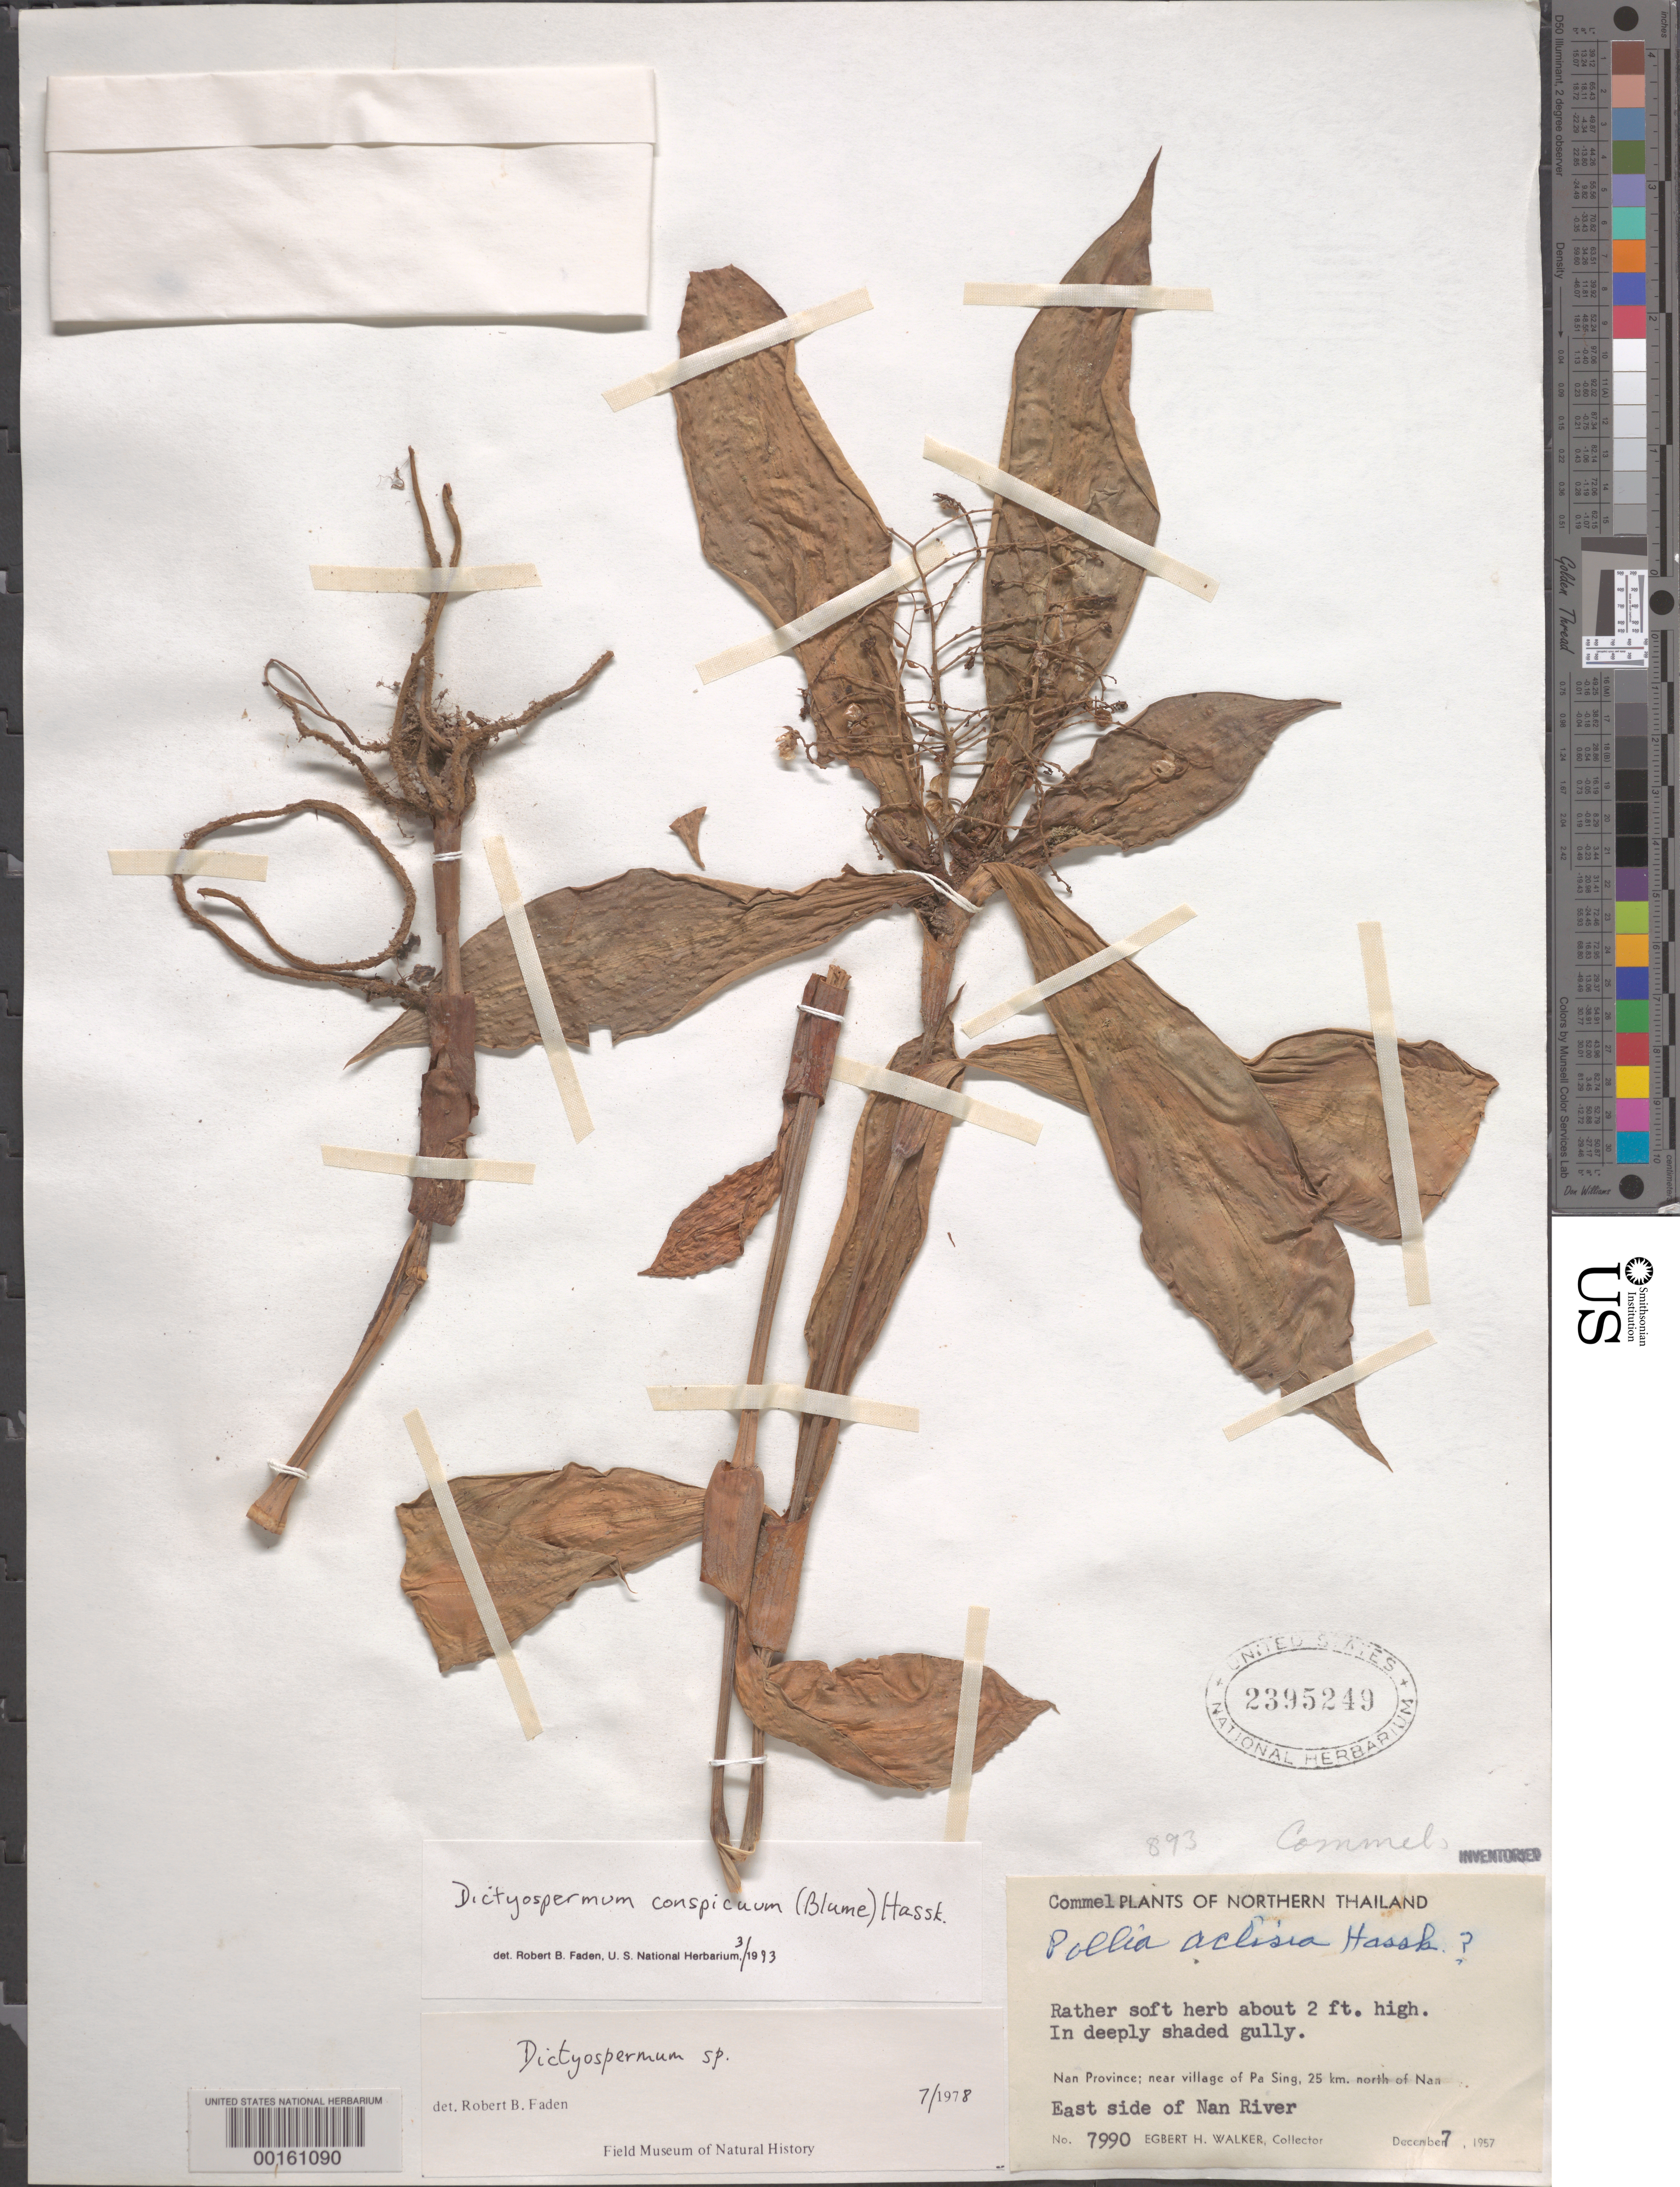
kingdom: Plantae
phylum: Tracheophyta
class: Liliopsida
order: Commelinales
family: Commelinaceae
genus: Dictyospermum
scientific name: Dictyospermum conspicuum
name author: (Blume) Hassk.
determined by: Faden, Robert B., (US), Smithsonian Institution - National Museum of Natural History (UNITED STATES)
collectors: E. H. Walker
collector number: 7990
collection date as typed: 07 Dec 1957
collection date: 1957-12-07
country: Thailand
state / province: Nan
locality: Nan river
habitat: Deeply shaded gully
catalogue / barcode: US 2395249